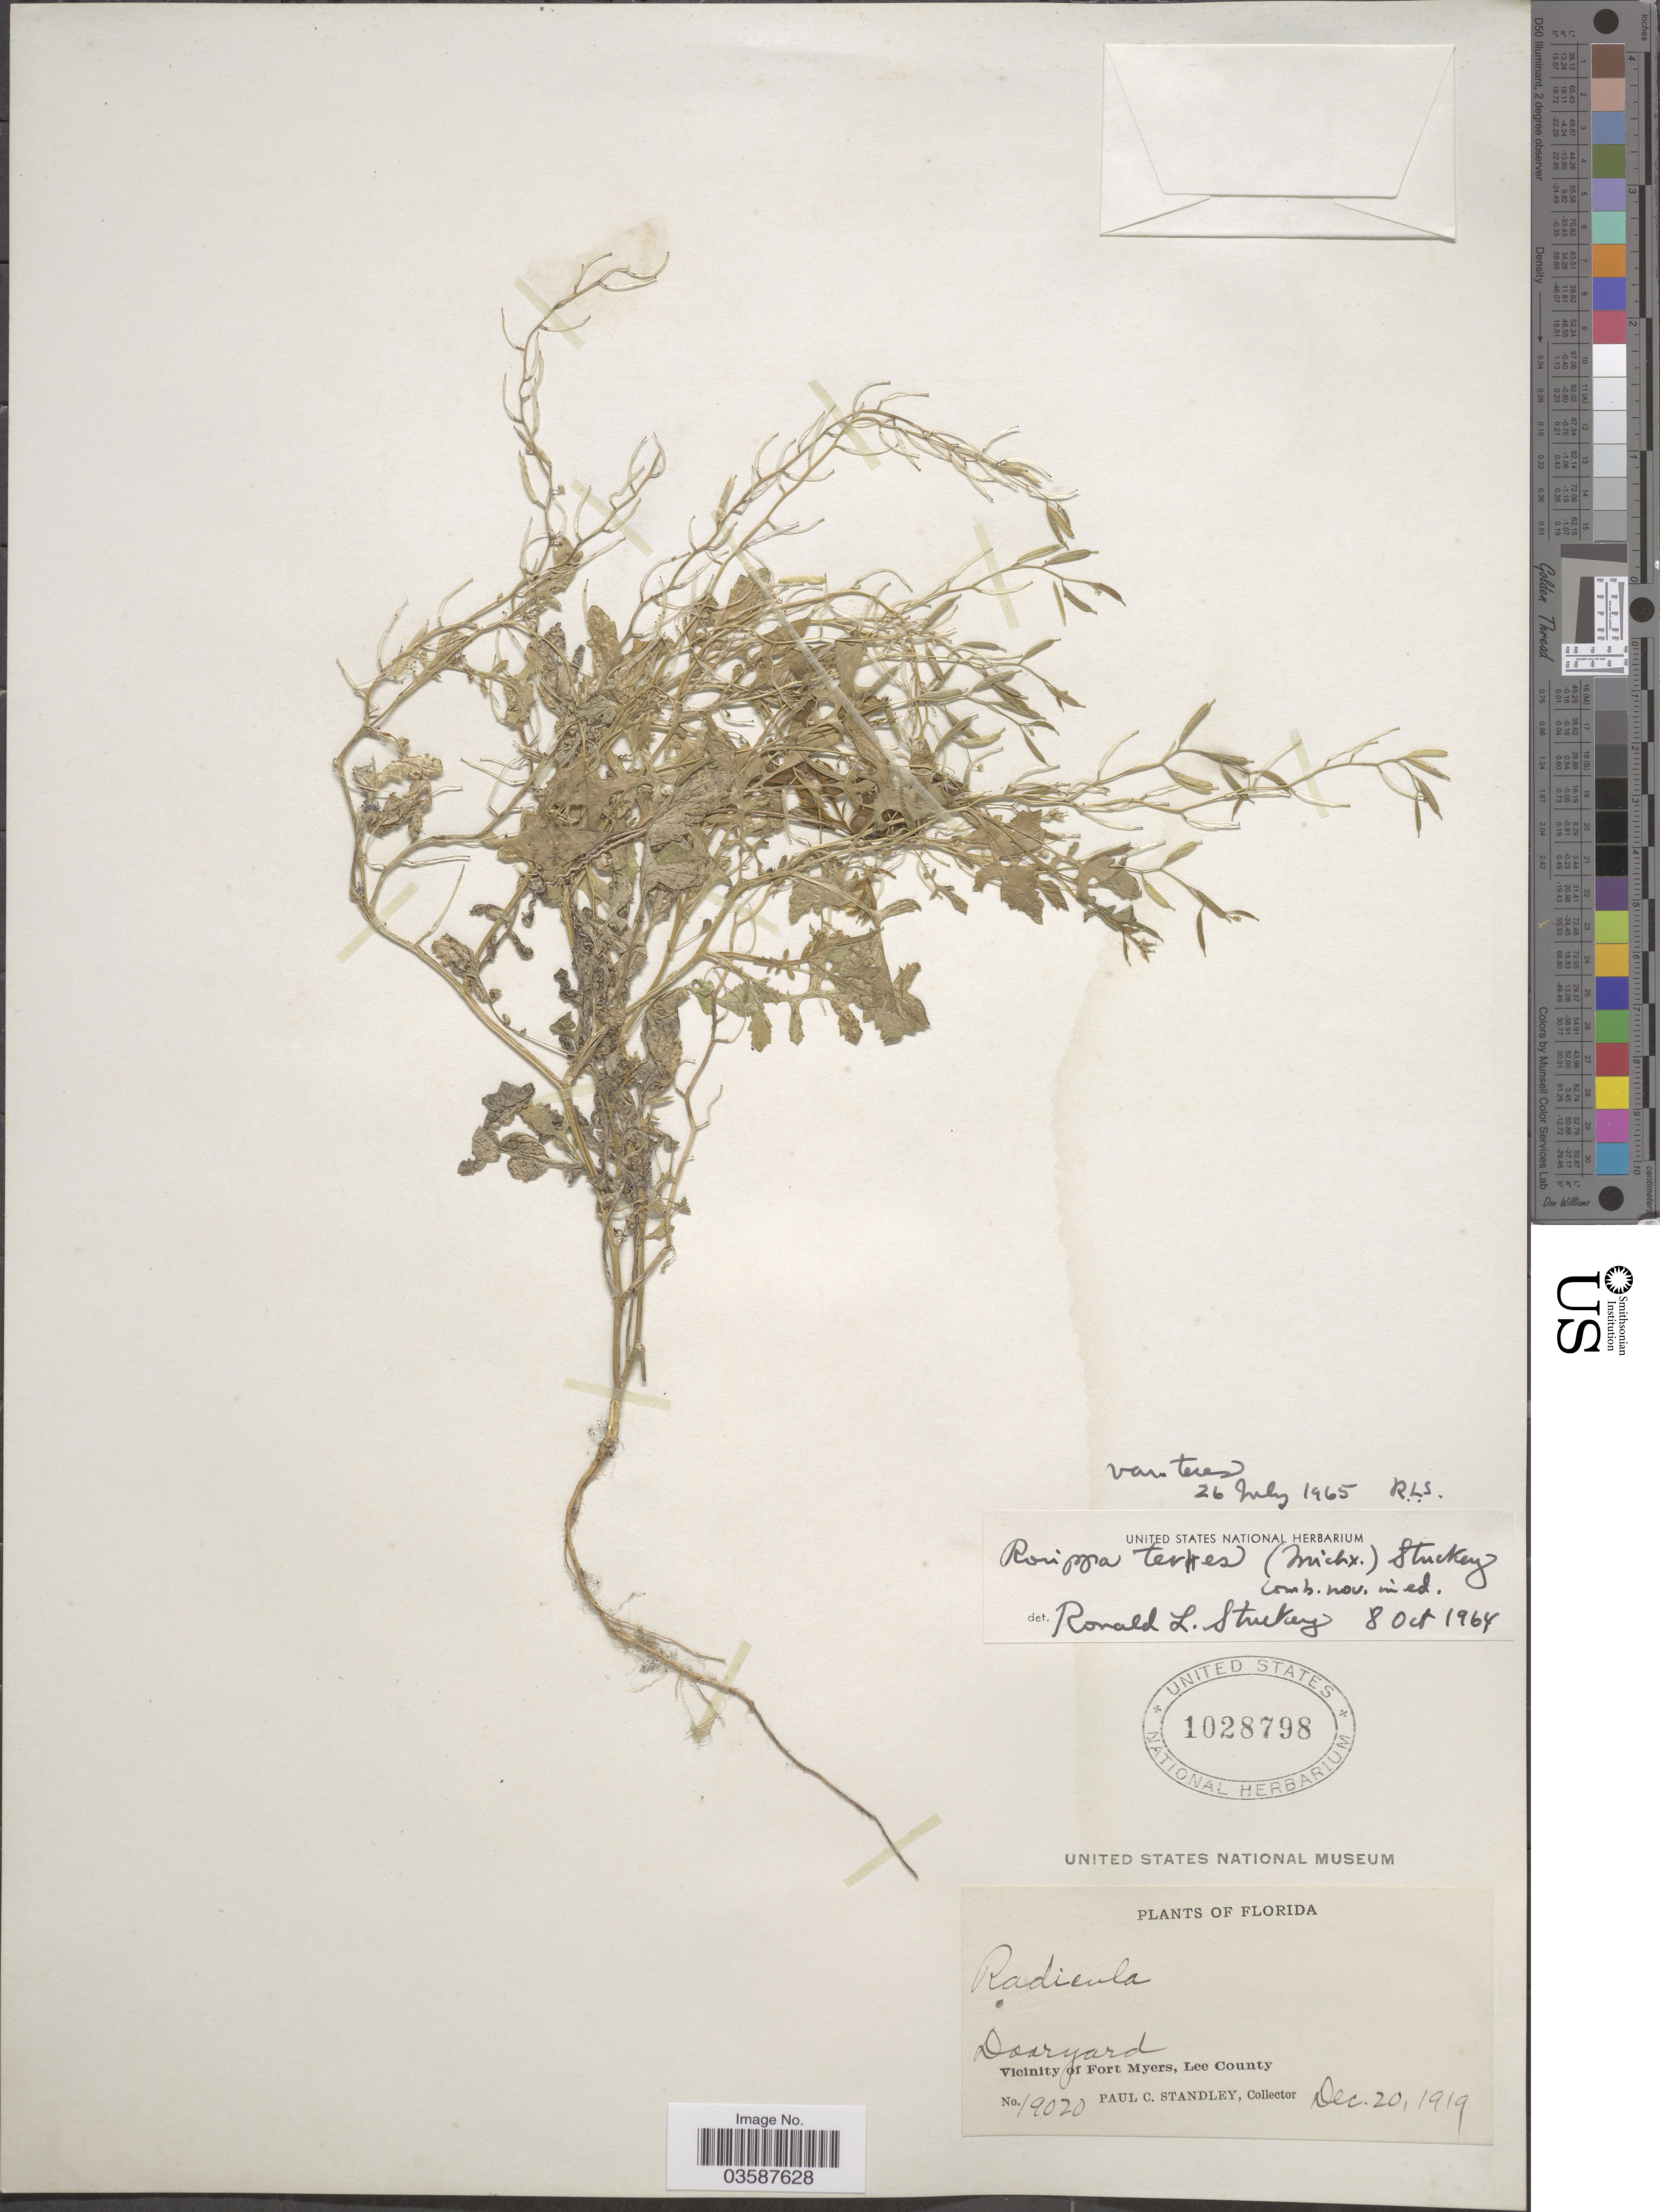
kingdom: Plantae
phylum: Tracheophyta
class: Magnoliopsida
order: Brassicales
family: Brassicaceae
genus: Rorippa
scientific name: Rorippa teres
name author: (Michx.) Stuckey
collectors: P. C. Standley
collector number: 19020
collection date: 1919-12-20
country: United States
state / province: Florida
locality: Dooryard. Vicinity of Fort Myers, Lee County.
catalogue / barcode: US 1028798